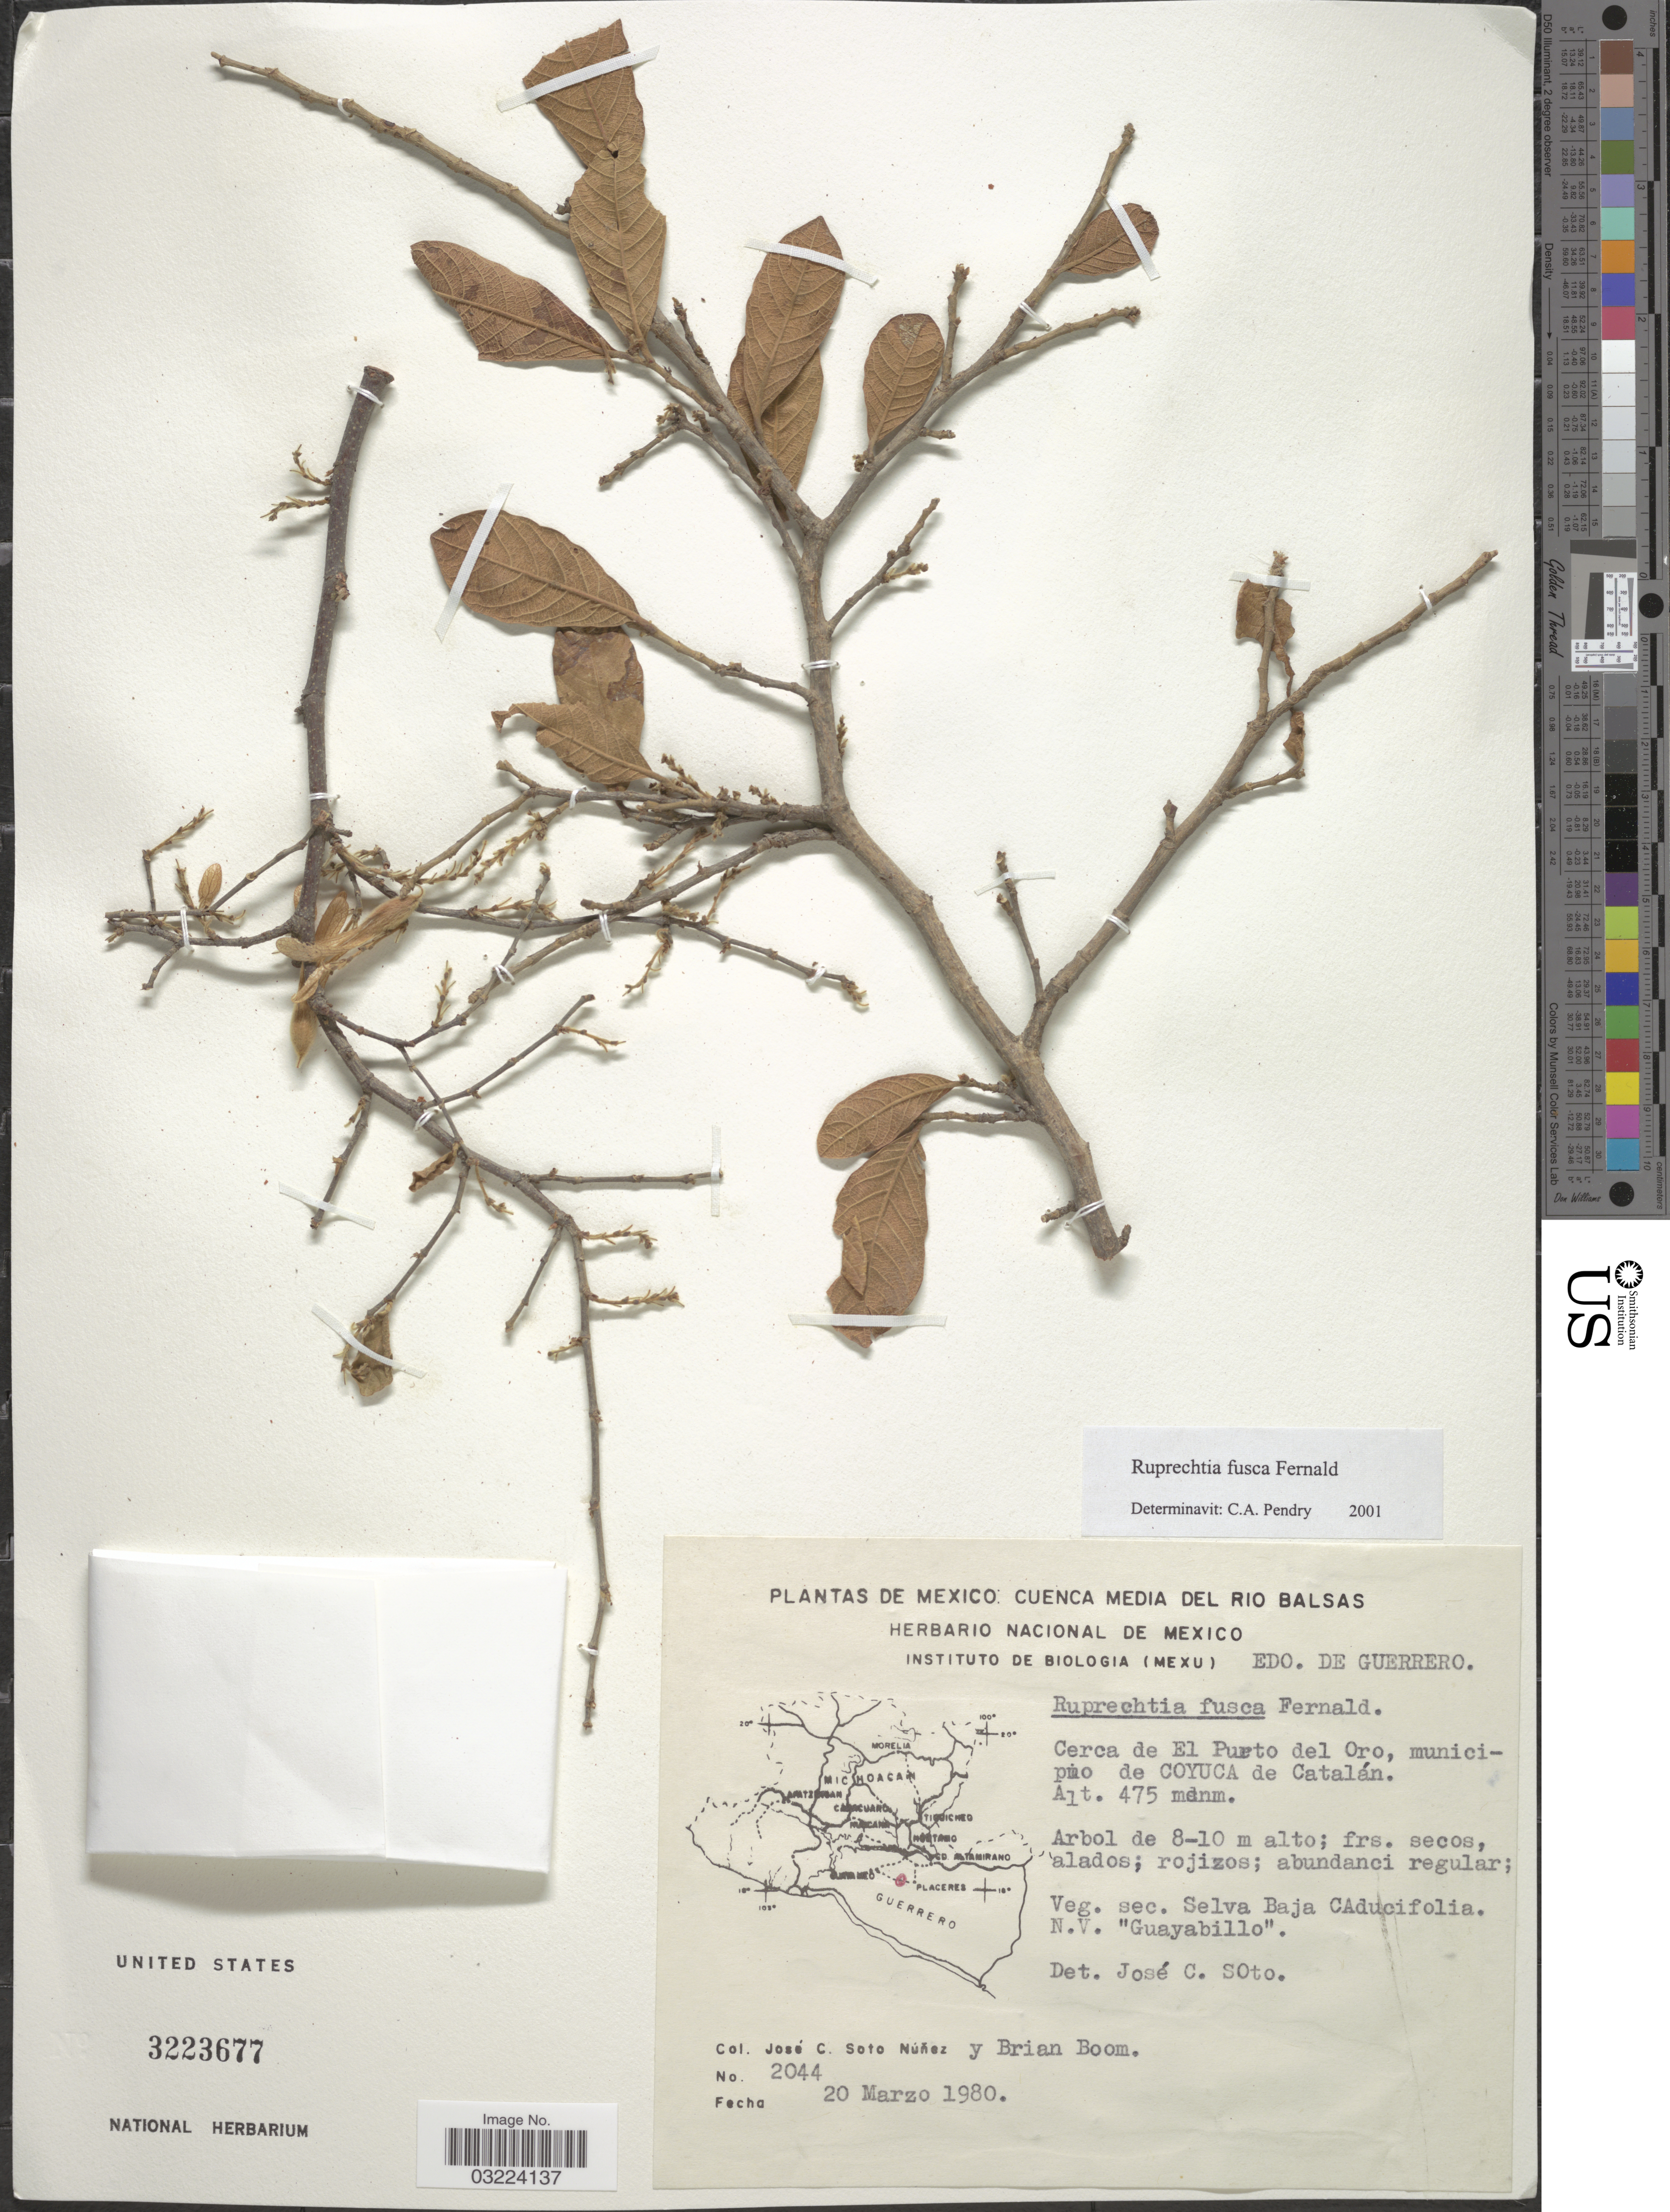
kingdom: Plantae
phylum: Tracheophyta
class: Magnoliopsida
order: Caryophyllales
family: Polygonaceae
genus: Ruprechtia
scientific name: Ruprechtia fusca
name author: Fernald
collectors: J. Soto & B. M. Boom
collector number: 2044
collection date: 1980-03-20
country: Mexico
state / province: Guerrero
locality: Cerca de El Puerto del Oro, municipio de Coyuca de Catalán.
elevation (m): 475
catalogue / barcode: US 3223677